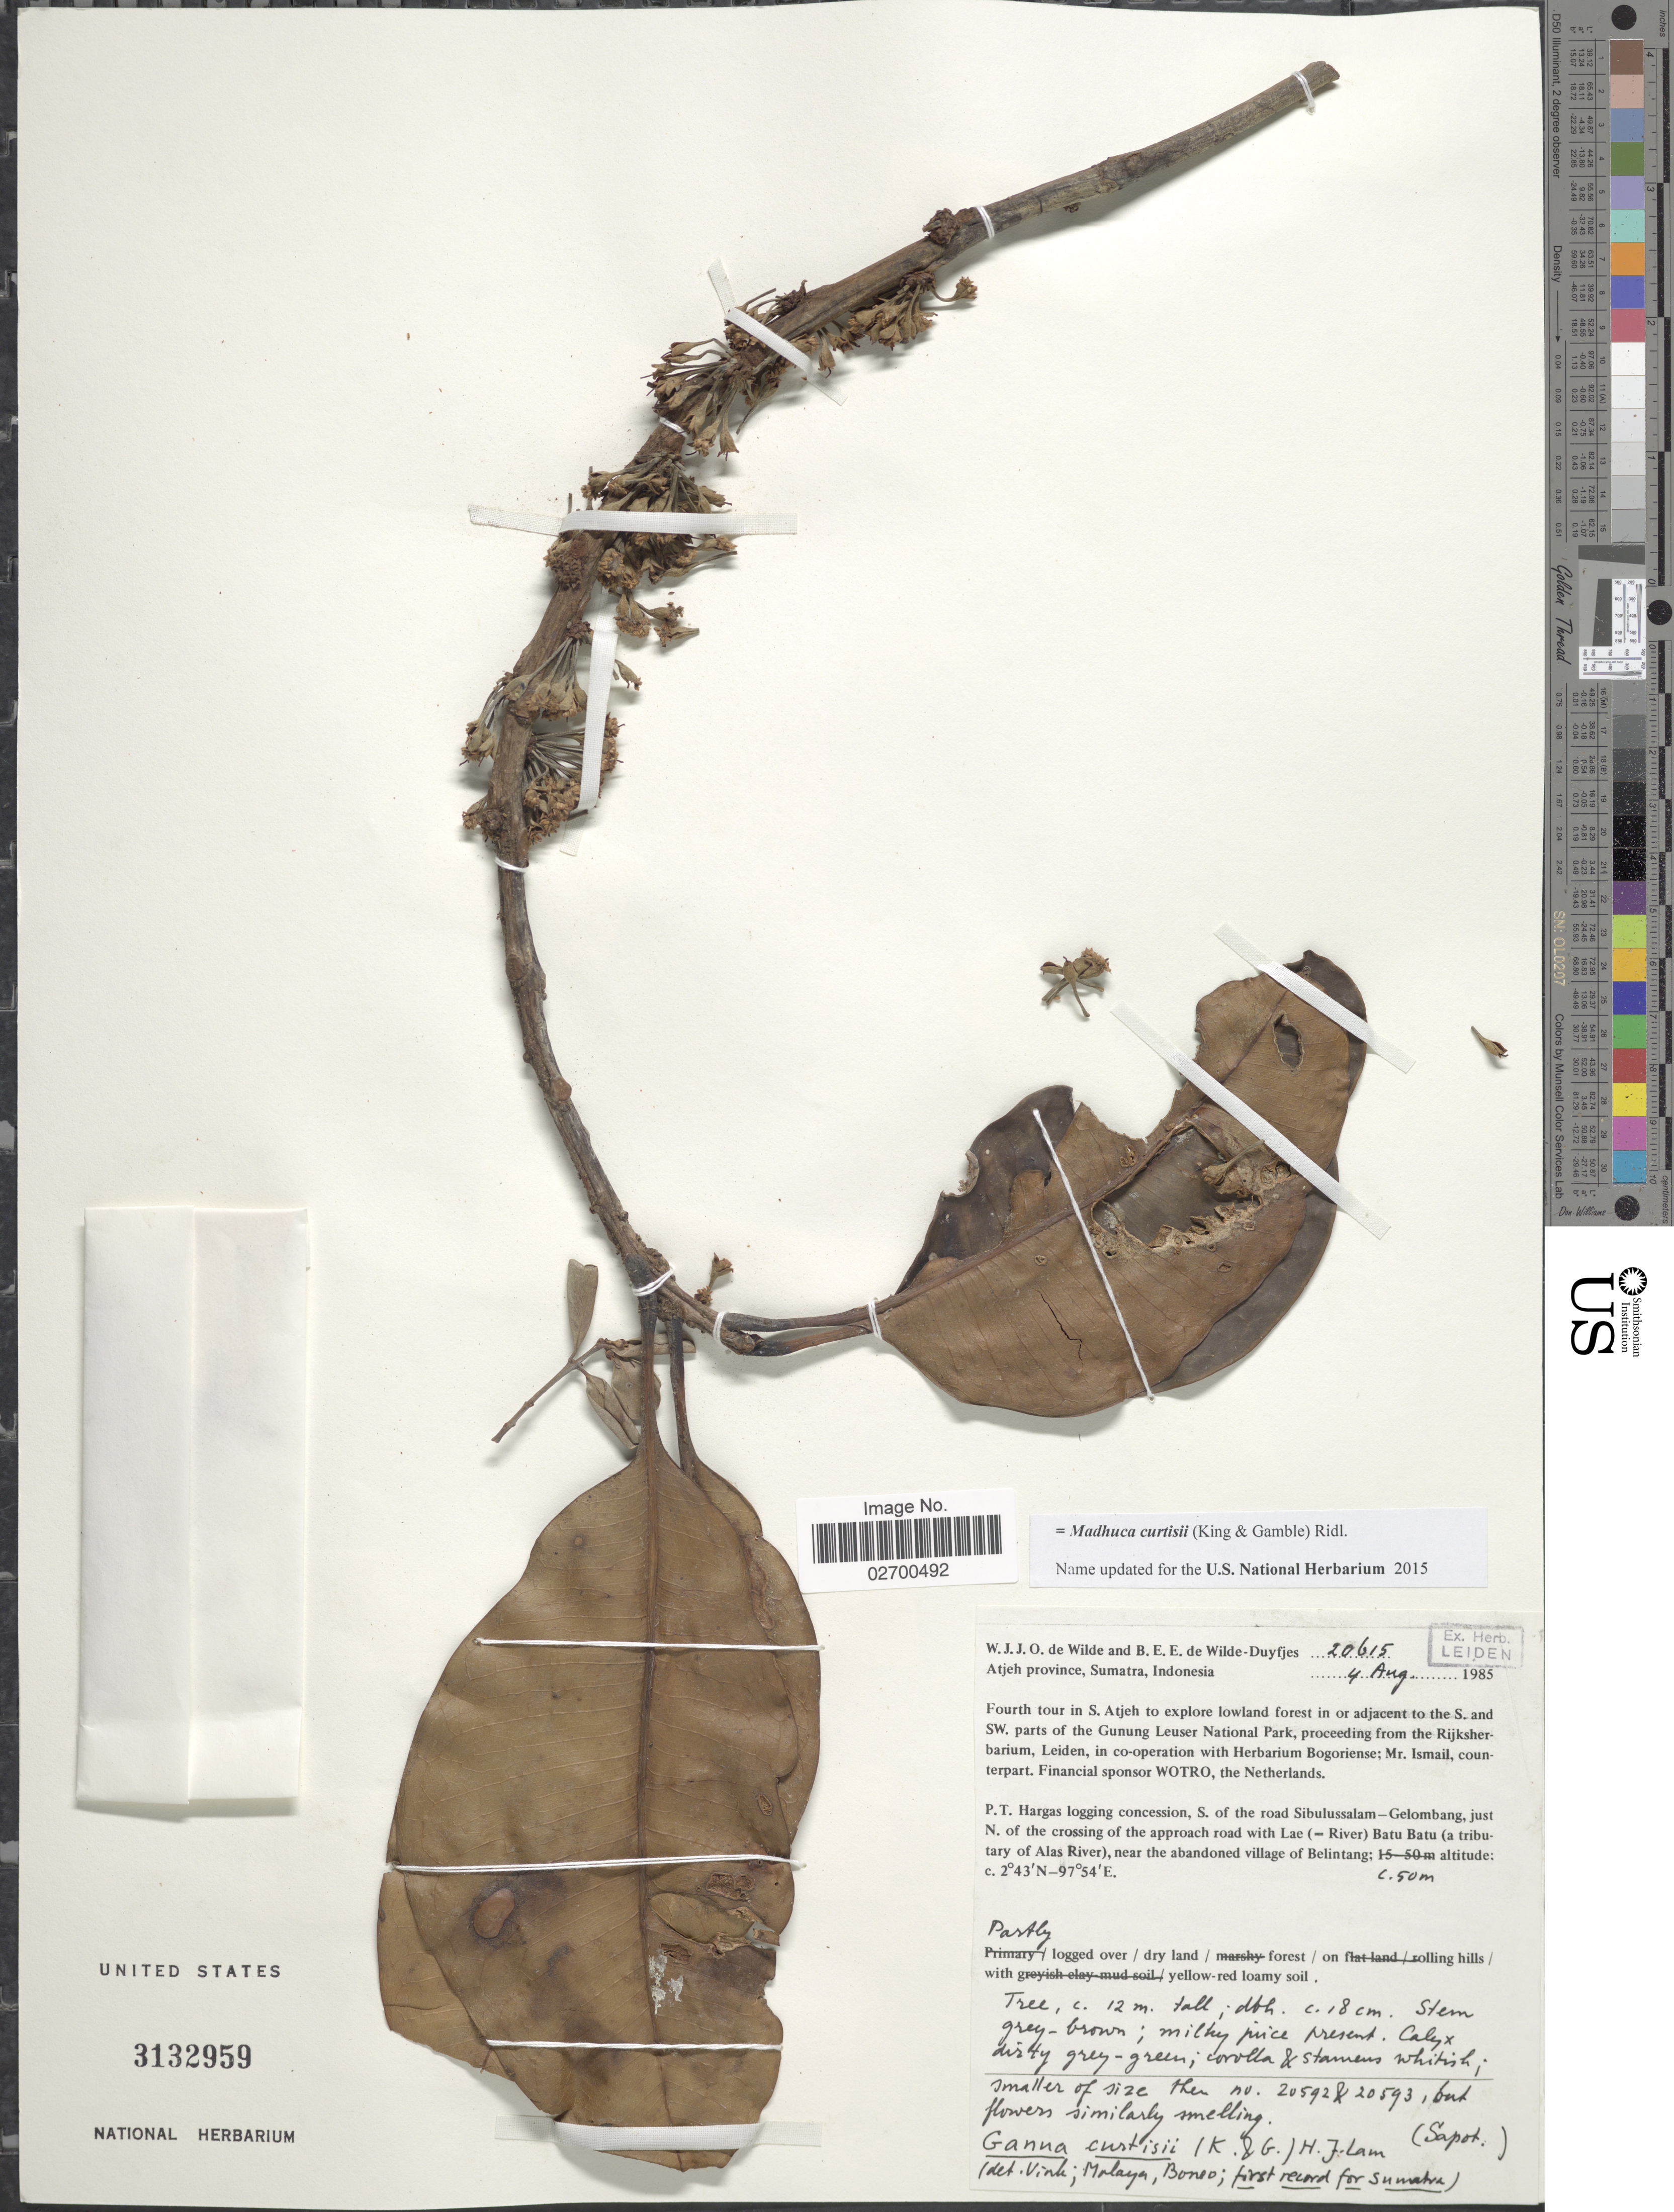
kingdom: Plantae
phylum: Tracheophyta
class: Magnoliopsida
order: Ericales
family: Sapotaceae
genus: Madhuca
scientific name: Madhuca curtisii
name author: (King & Gamble) Ridl.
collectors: W. J. de Wilde & B. E. de Wilde-Duyfjes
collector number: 20615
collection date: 1985-08-04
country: Indonesia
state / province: Sumatra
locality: Atjeh province. P.T. Hargas logging concession, S. of the road Sibulussalam-Gelombang, just N. of the crossing of the approach road with Lae (=River) Batu Batu (a tributary of Alas River), near the abandoned village of Belintang.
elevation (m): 50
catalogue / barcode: US 3132959